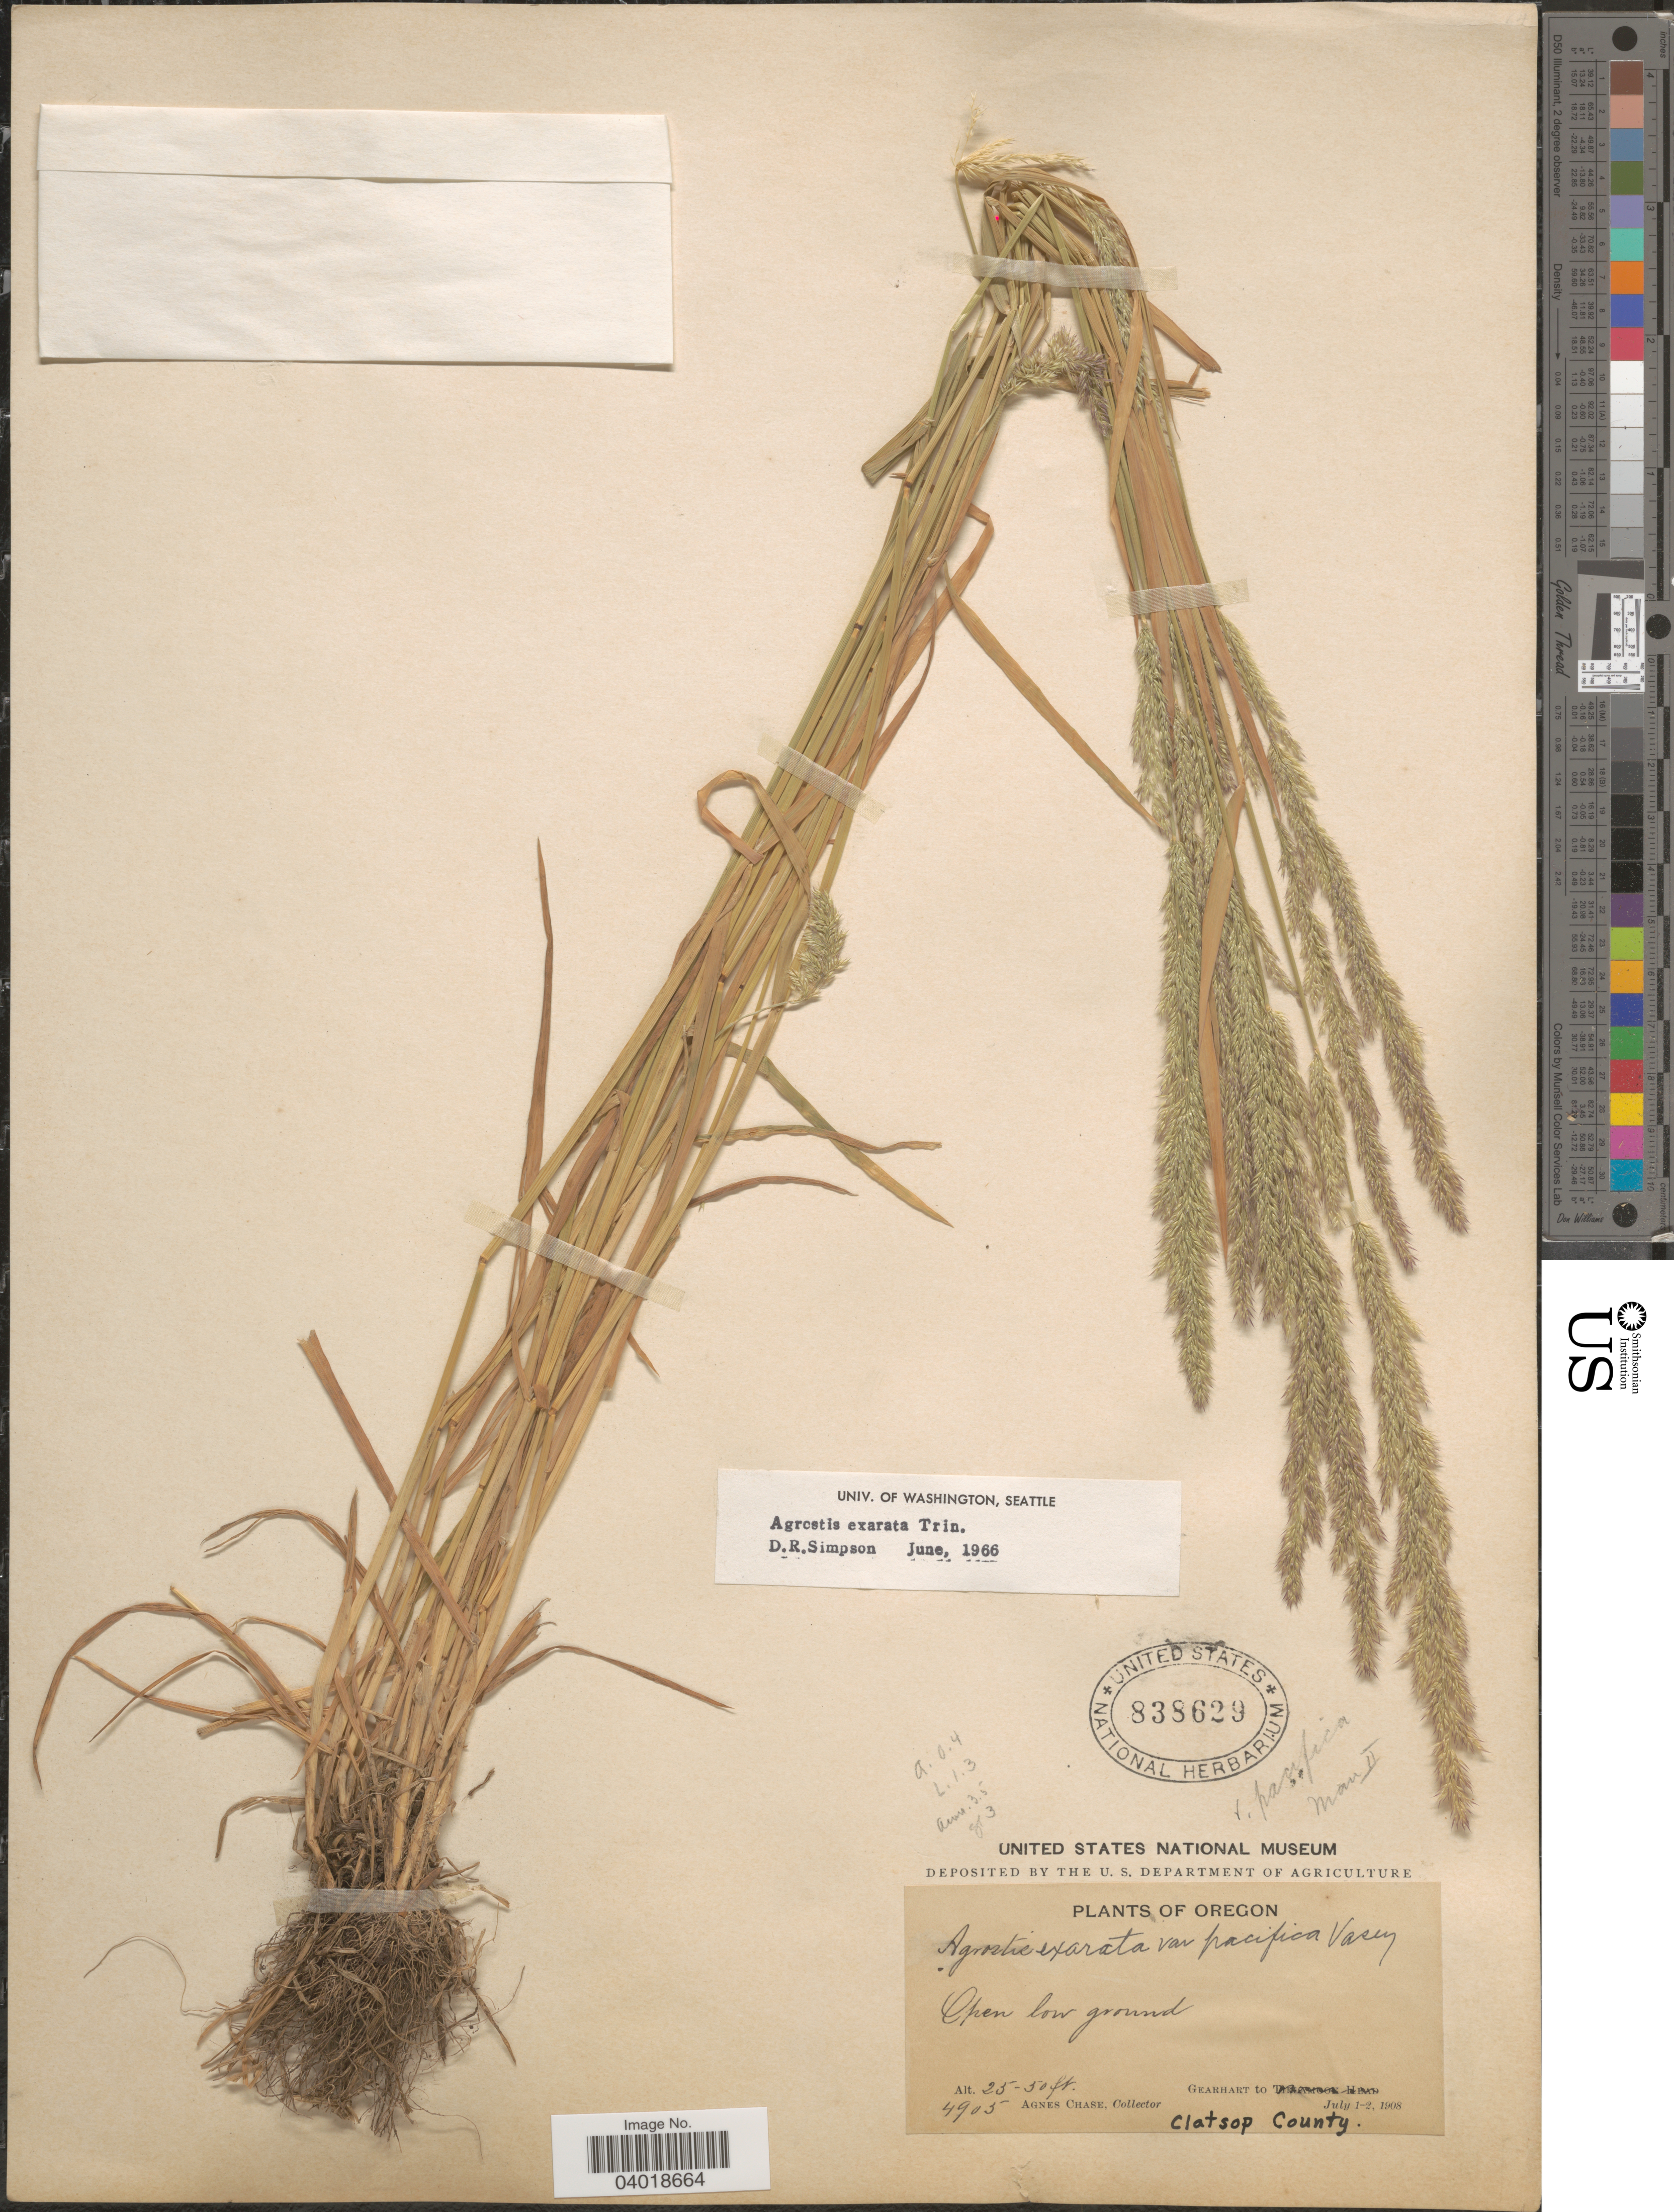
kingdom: Plantae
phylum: Tracheophyta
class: Liliopsida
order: Poales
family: Poaceae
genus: Agrostis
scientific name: Agrostis exarata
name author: Trin.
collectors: A. Chase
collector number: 4905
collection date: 1908-07-01/1908-07-02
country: United States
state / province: Oregon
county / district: Clatsop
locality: Open low ground. Gearhart to Clatsop County.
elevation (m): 8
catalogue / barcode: US 838629